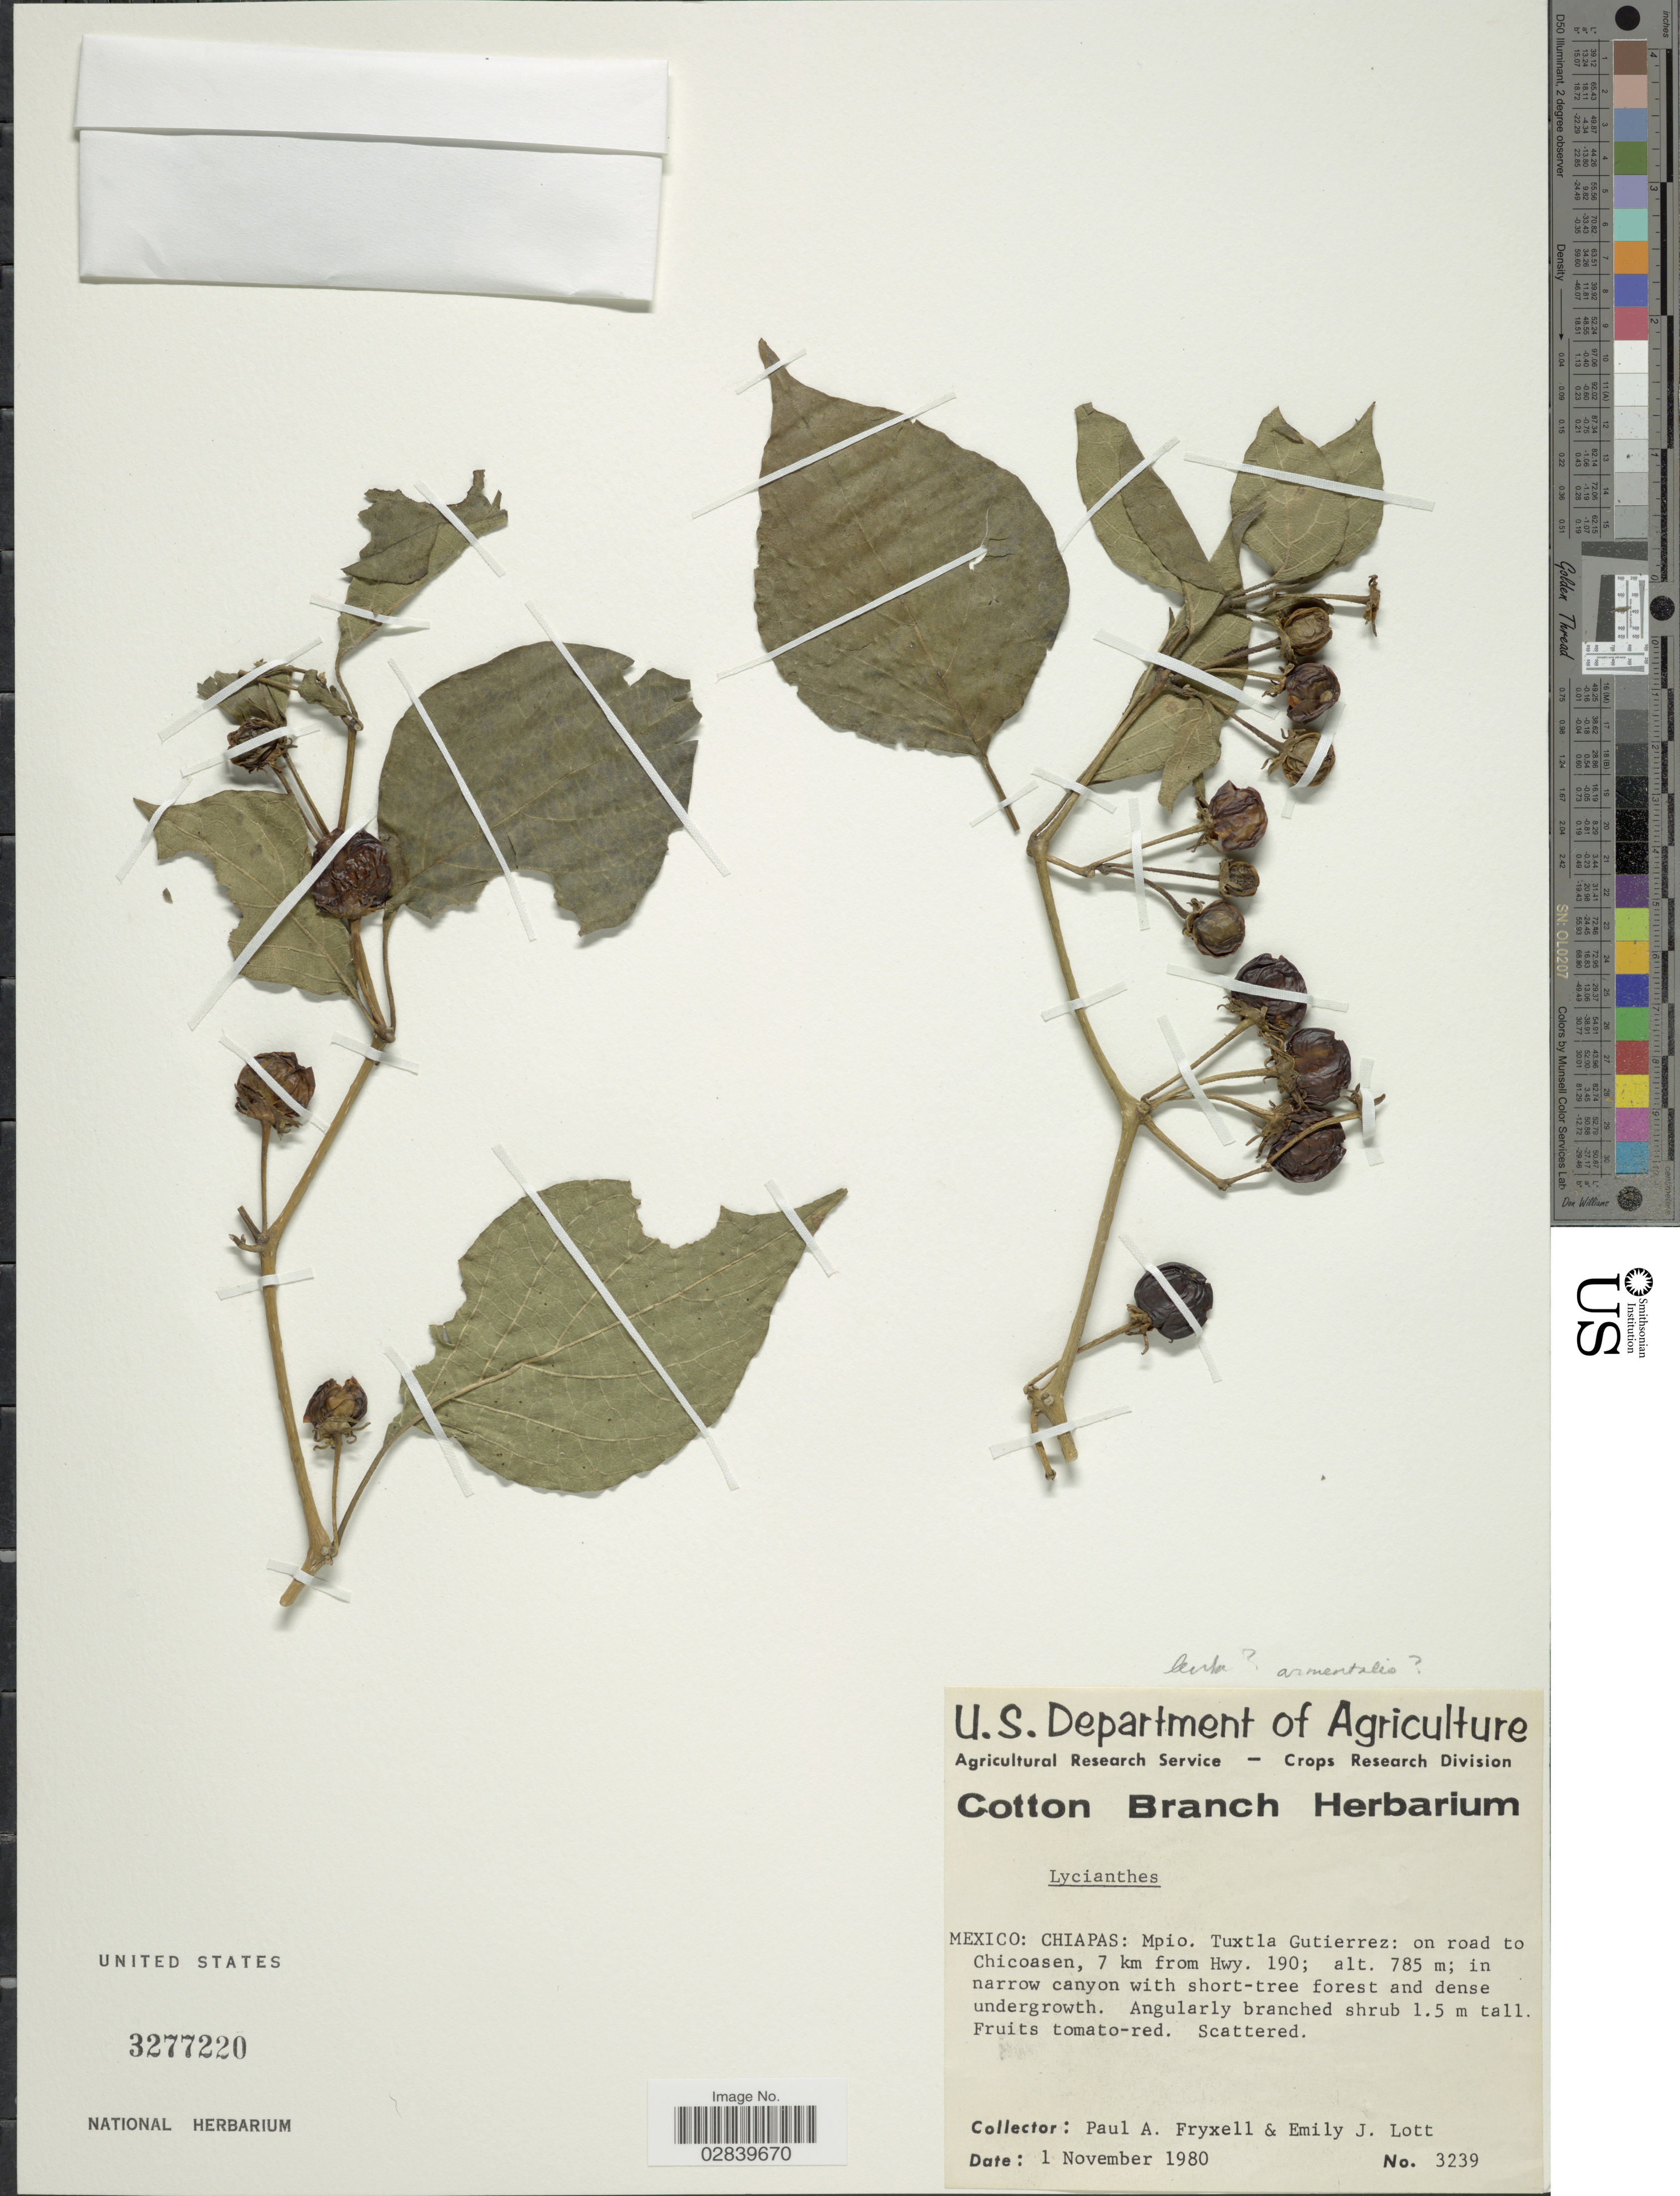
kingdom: Plantae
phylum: Tracheophyta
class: Magnoliopsida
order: Solanales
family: Solanaceae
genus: Lycianthes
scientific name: Lycianthes sp.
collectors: P. A. Fryxell & E. J. Lott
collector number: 3239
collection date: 1980-11-01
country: Mexico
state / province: Chiapas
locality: Mpio. Tuxtla Gutierrez: on road to Chicoasen, 7 km from Hwy. 190.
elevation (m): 785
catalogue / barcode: US 3277220